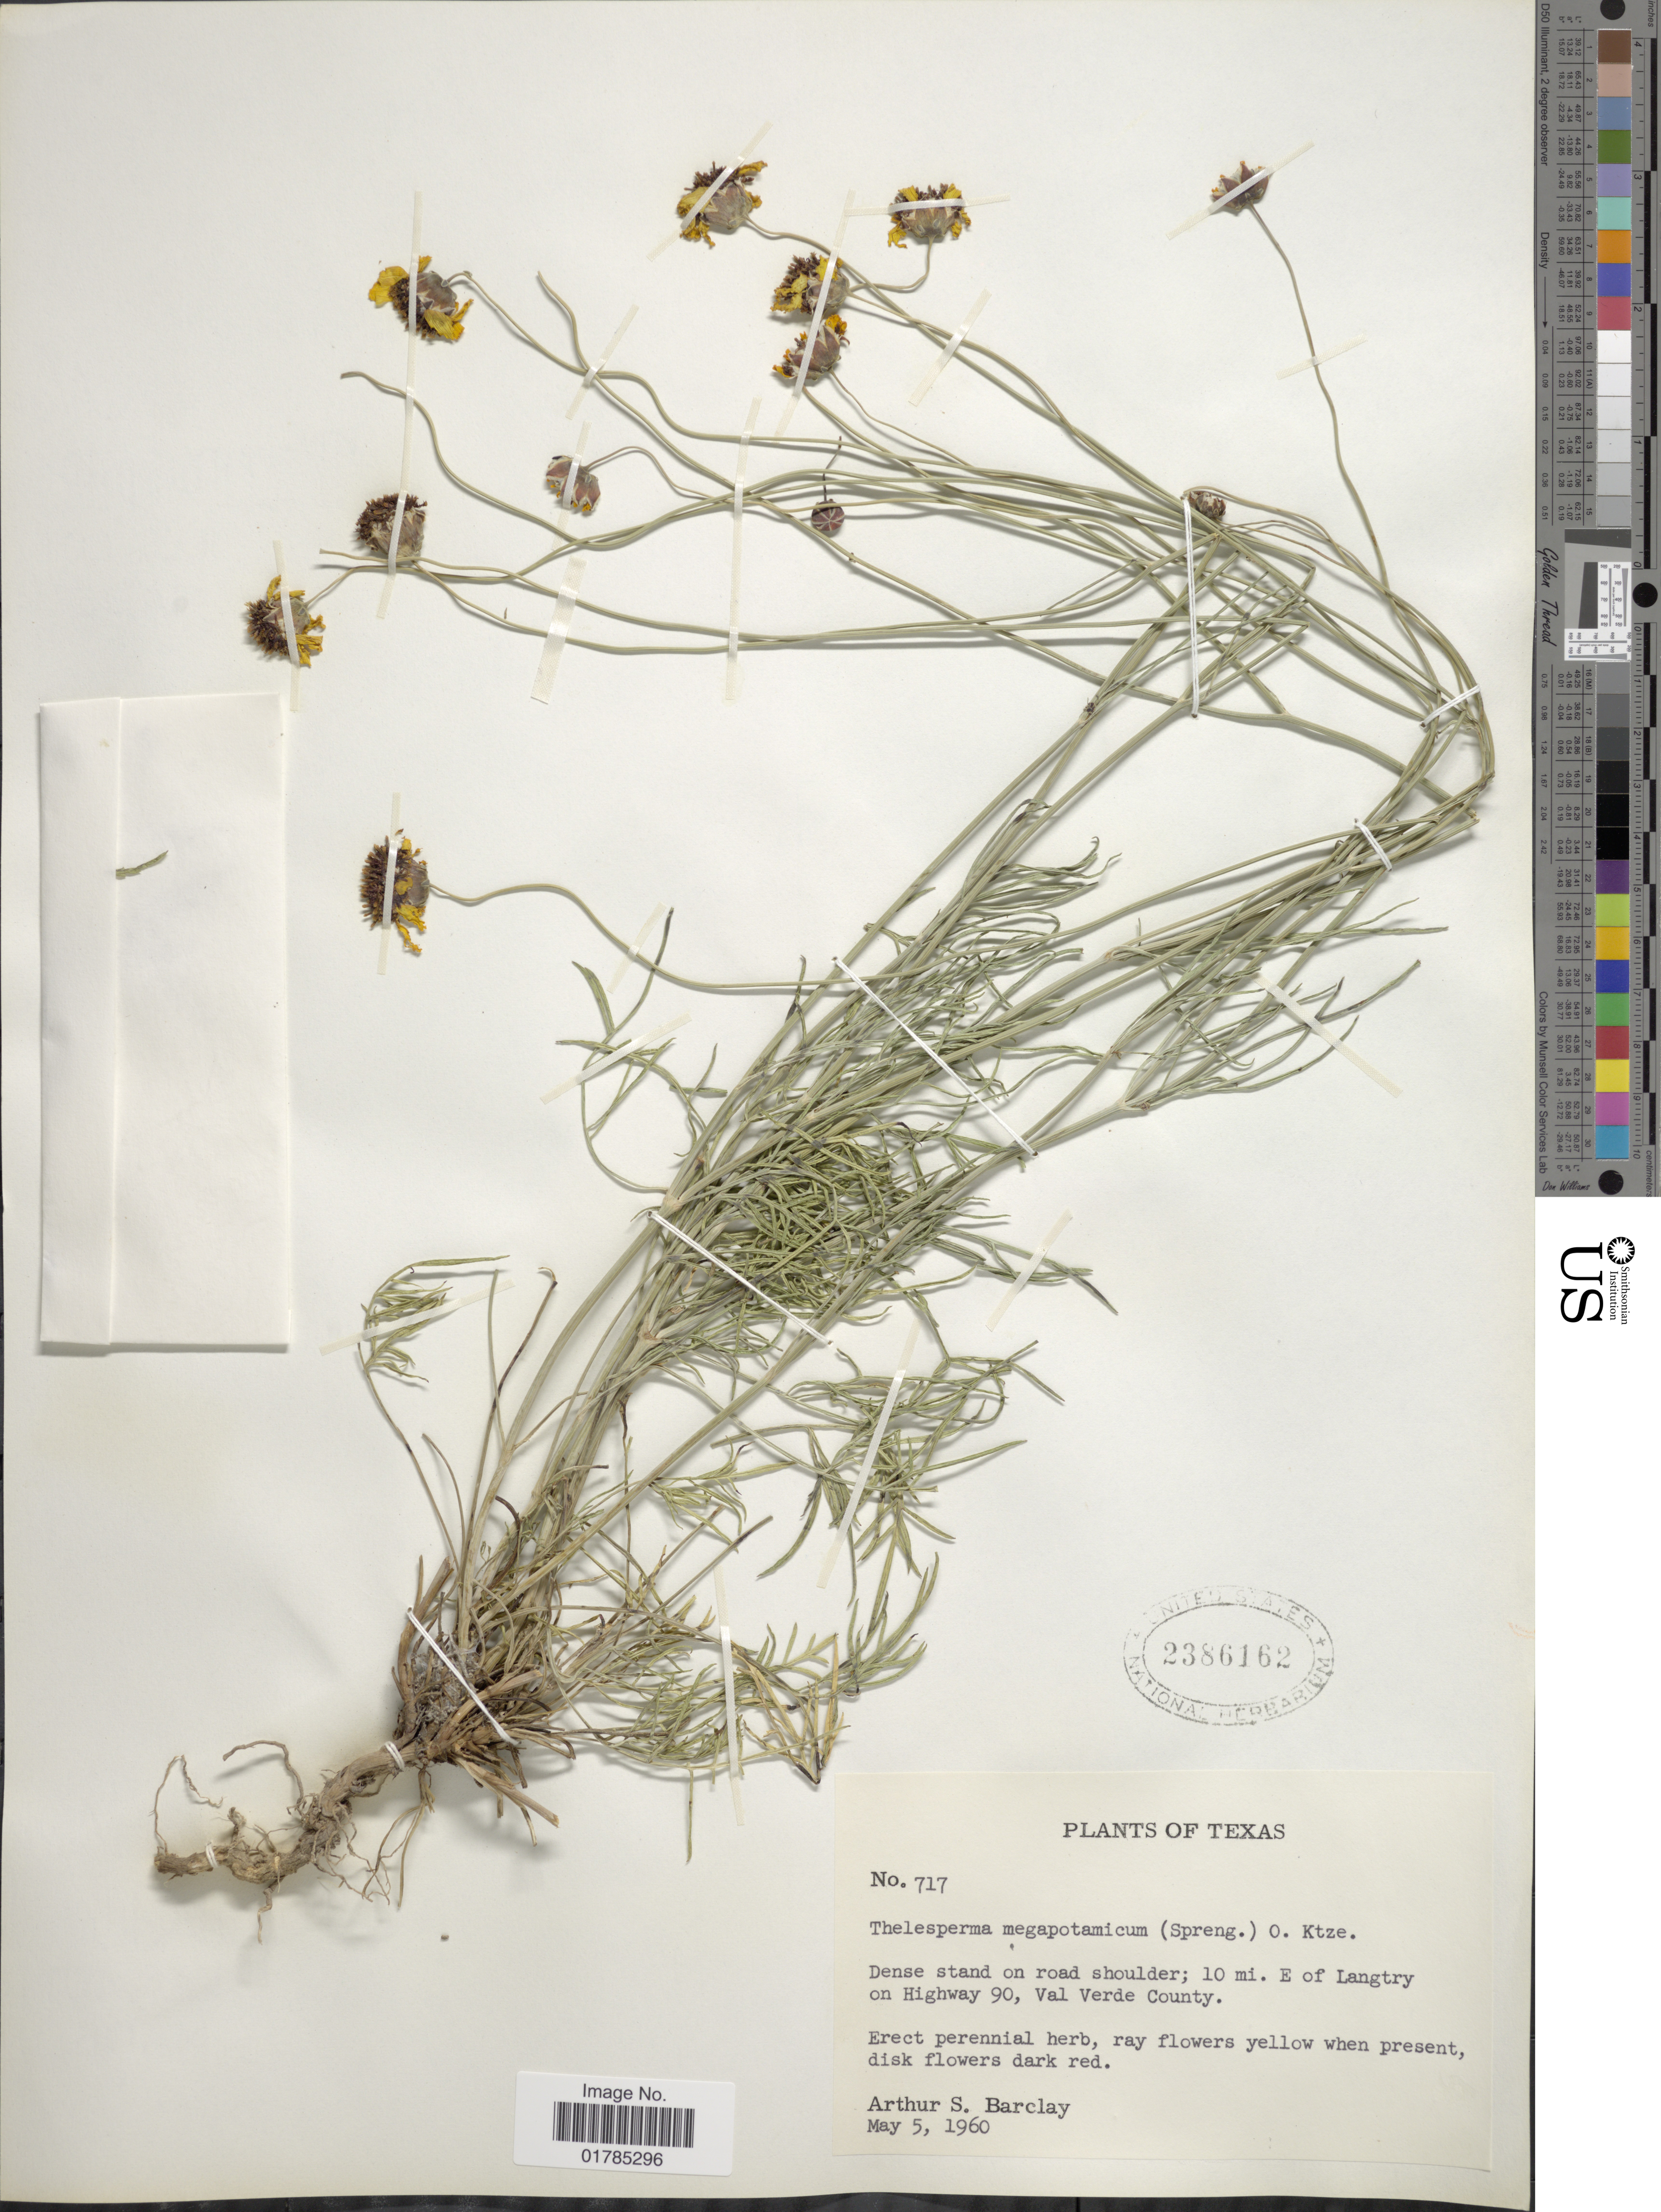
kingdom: Plantae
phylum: Tracheophyta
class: Magnoliopsida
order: Asterales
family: Asteraceae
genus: Thelesperma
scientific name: Thelesperma megapotamicum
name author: (Spreng.) Herter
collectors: A. S. Barclay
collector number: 717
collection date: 1960-05-05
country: United States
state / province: Texas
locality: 10 mi. E of Langtry on Highway 90, Val Verde County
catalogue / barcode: US 2386162